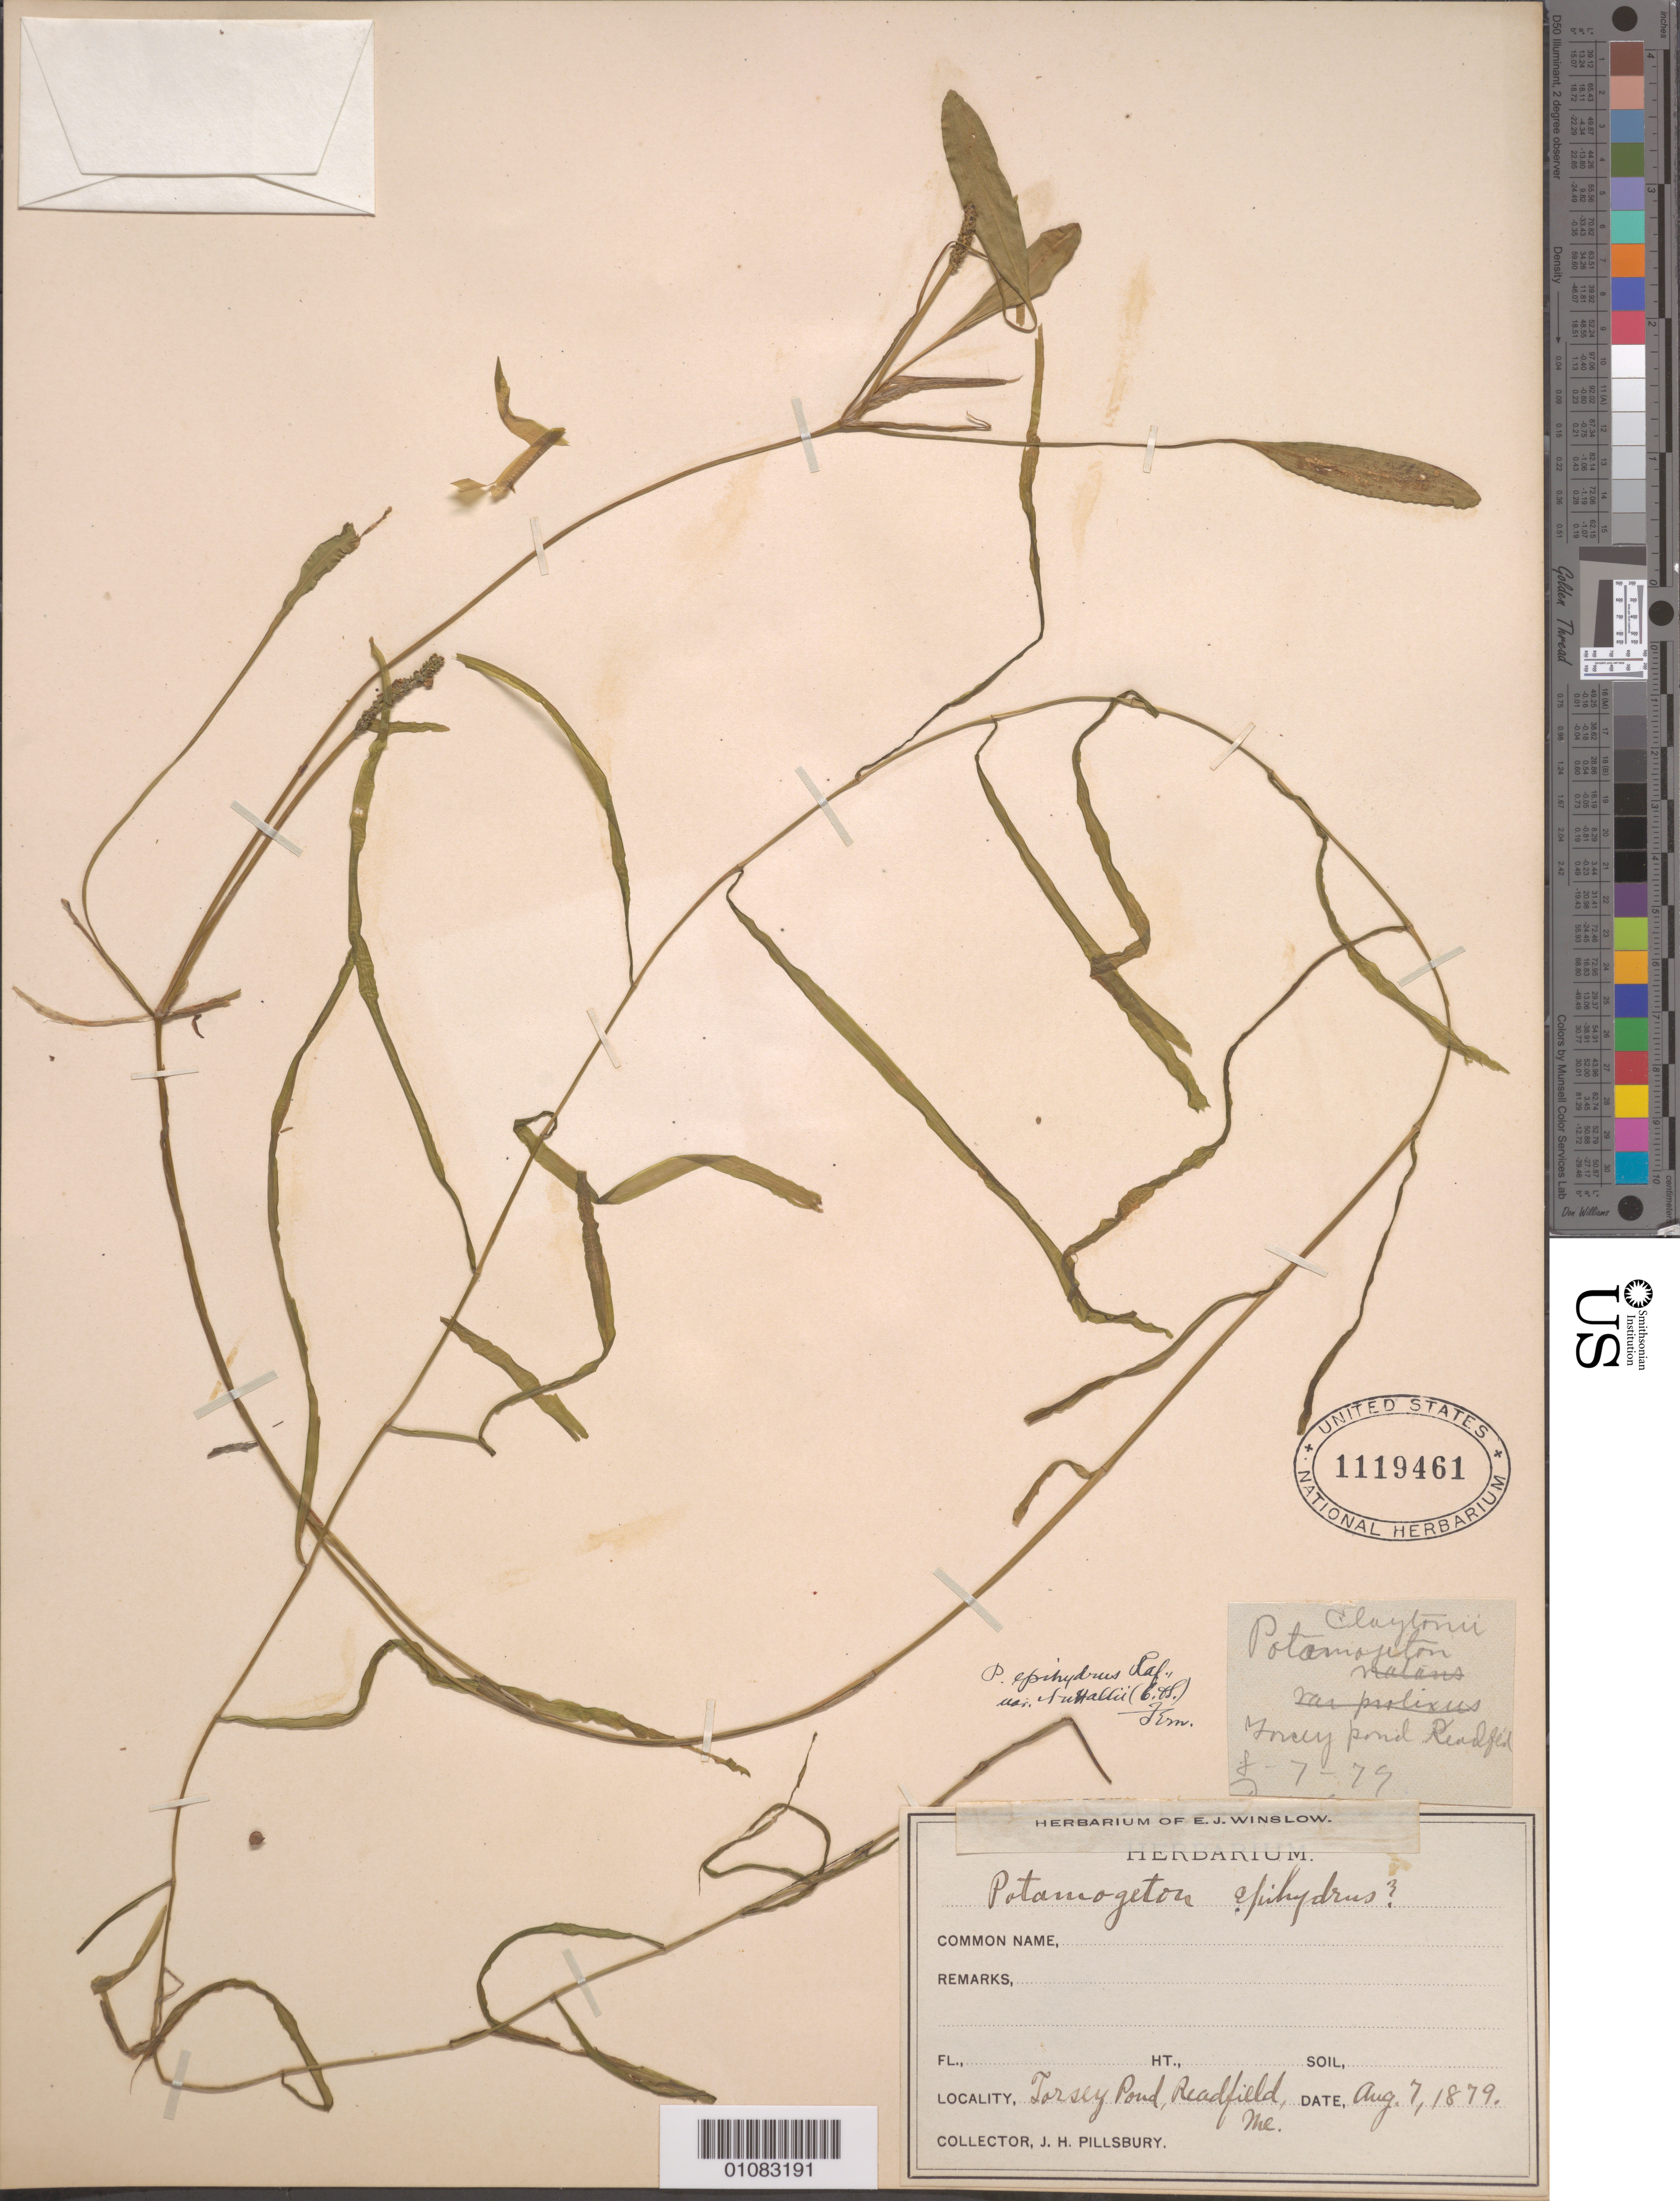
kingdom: Plantae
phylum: Tracheophyta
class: Liliopsida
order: Alismatales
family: Potamogetonaceae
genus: Potamogeton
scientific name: Potamogeton epihydrus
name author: Raf.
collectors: J. Pillsbury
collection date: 1879-08-07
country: United States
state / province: Massachusetts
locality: Readfield, Torsey Pond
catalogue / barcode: US 1119461